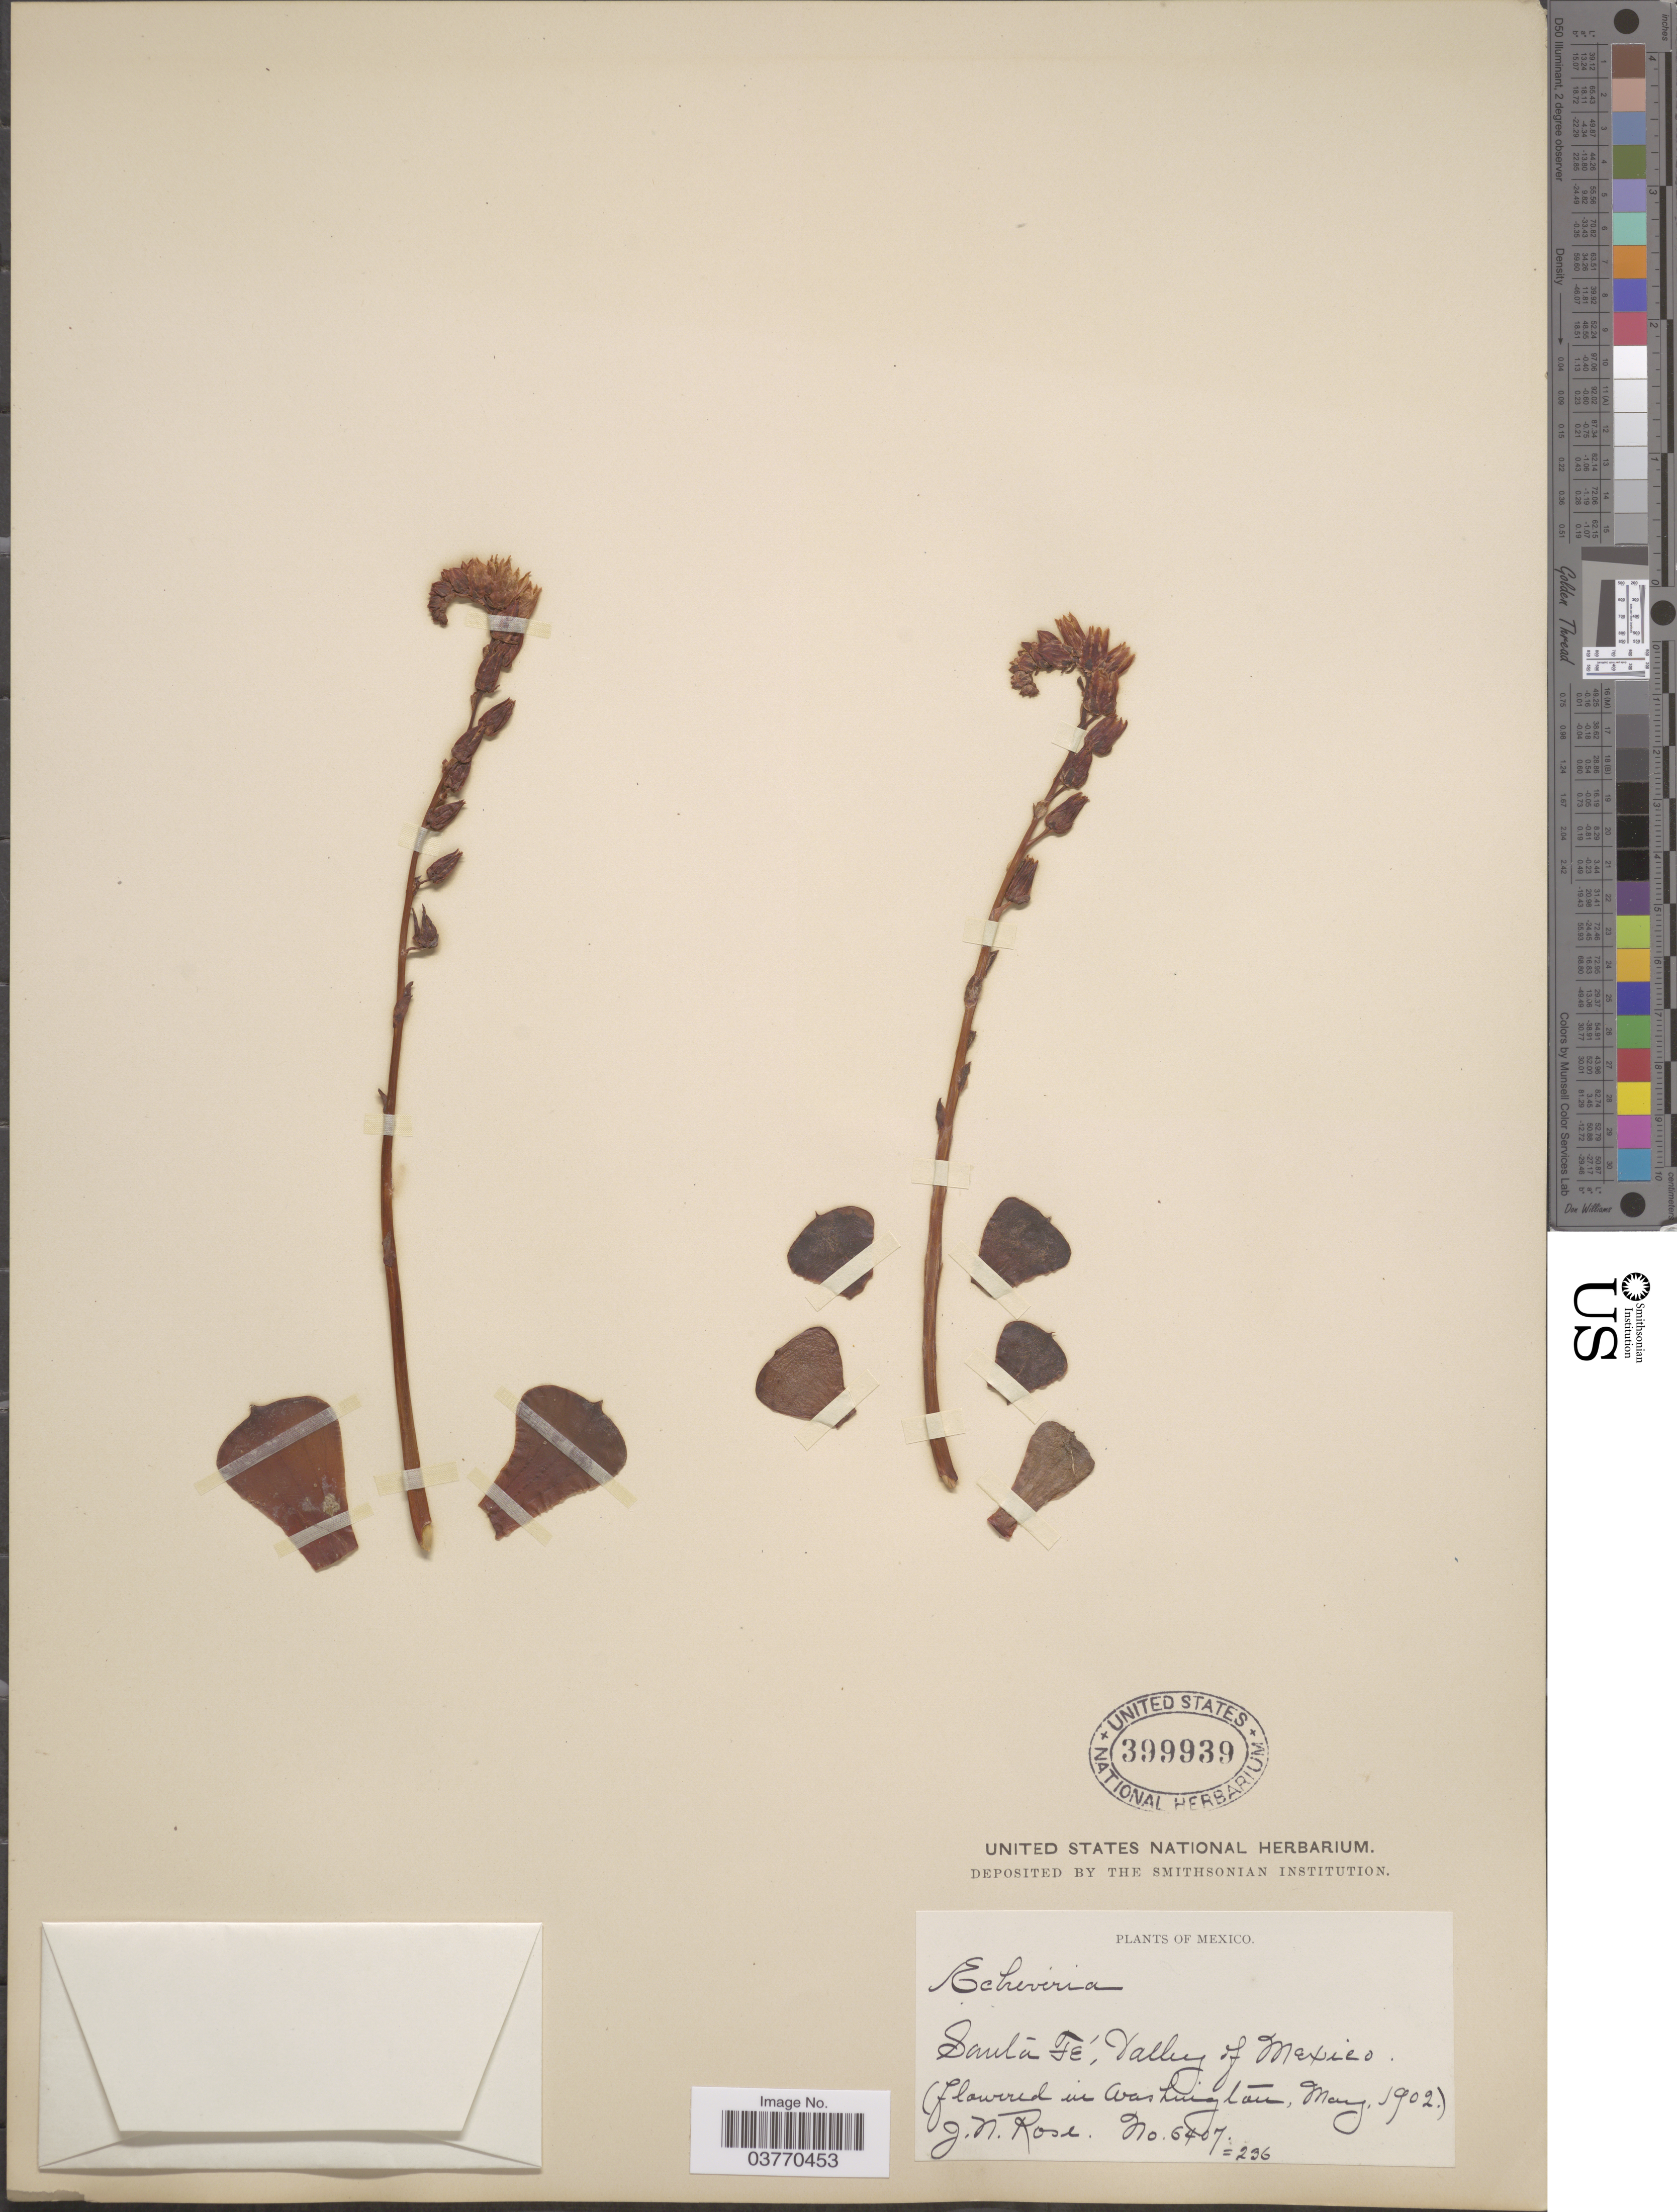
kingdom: Plantae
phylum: Tracheophyta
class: Magnoliopsida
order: Saxifragales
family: Crassulaceae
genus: Echeveria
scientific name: Echeveria pumila var. glauca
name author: (Baker) E. Walther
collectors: J. N. Rose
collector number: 6407=236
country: Mexico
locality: Santa Fé, Valley of Mexico.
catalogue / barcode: US 399939